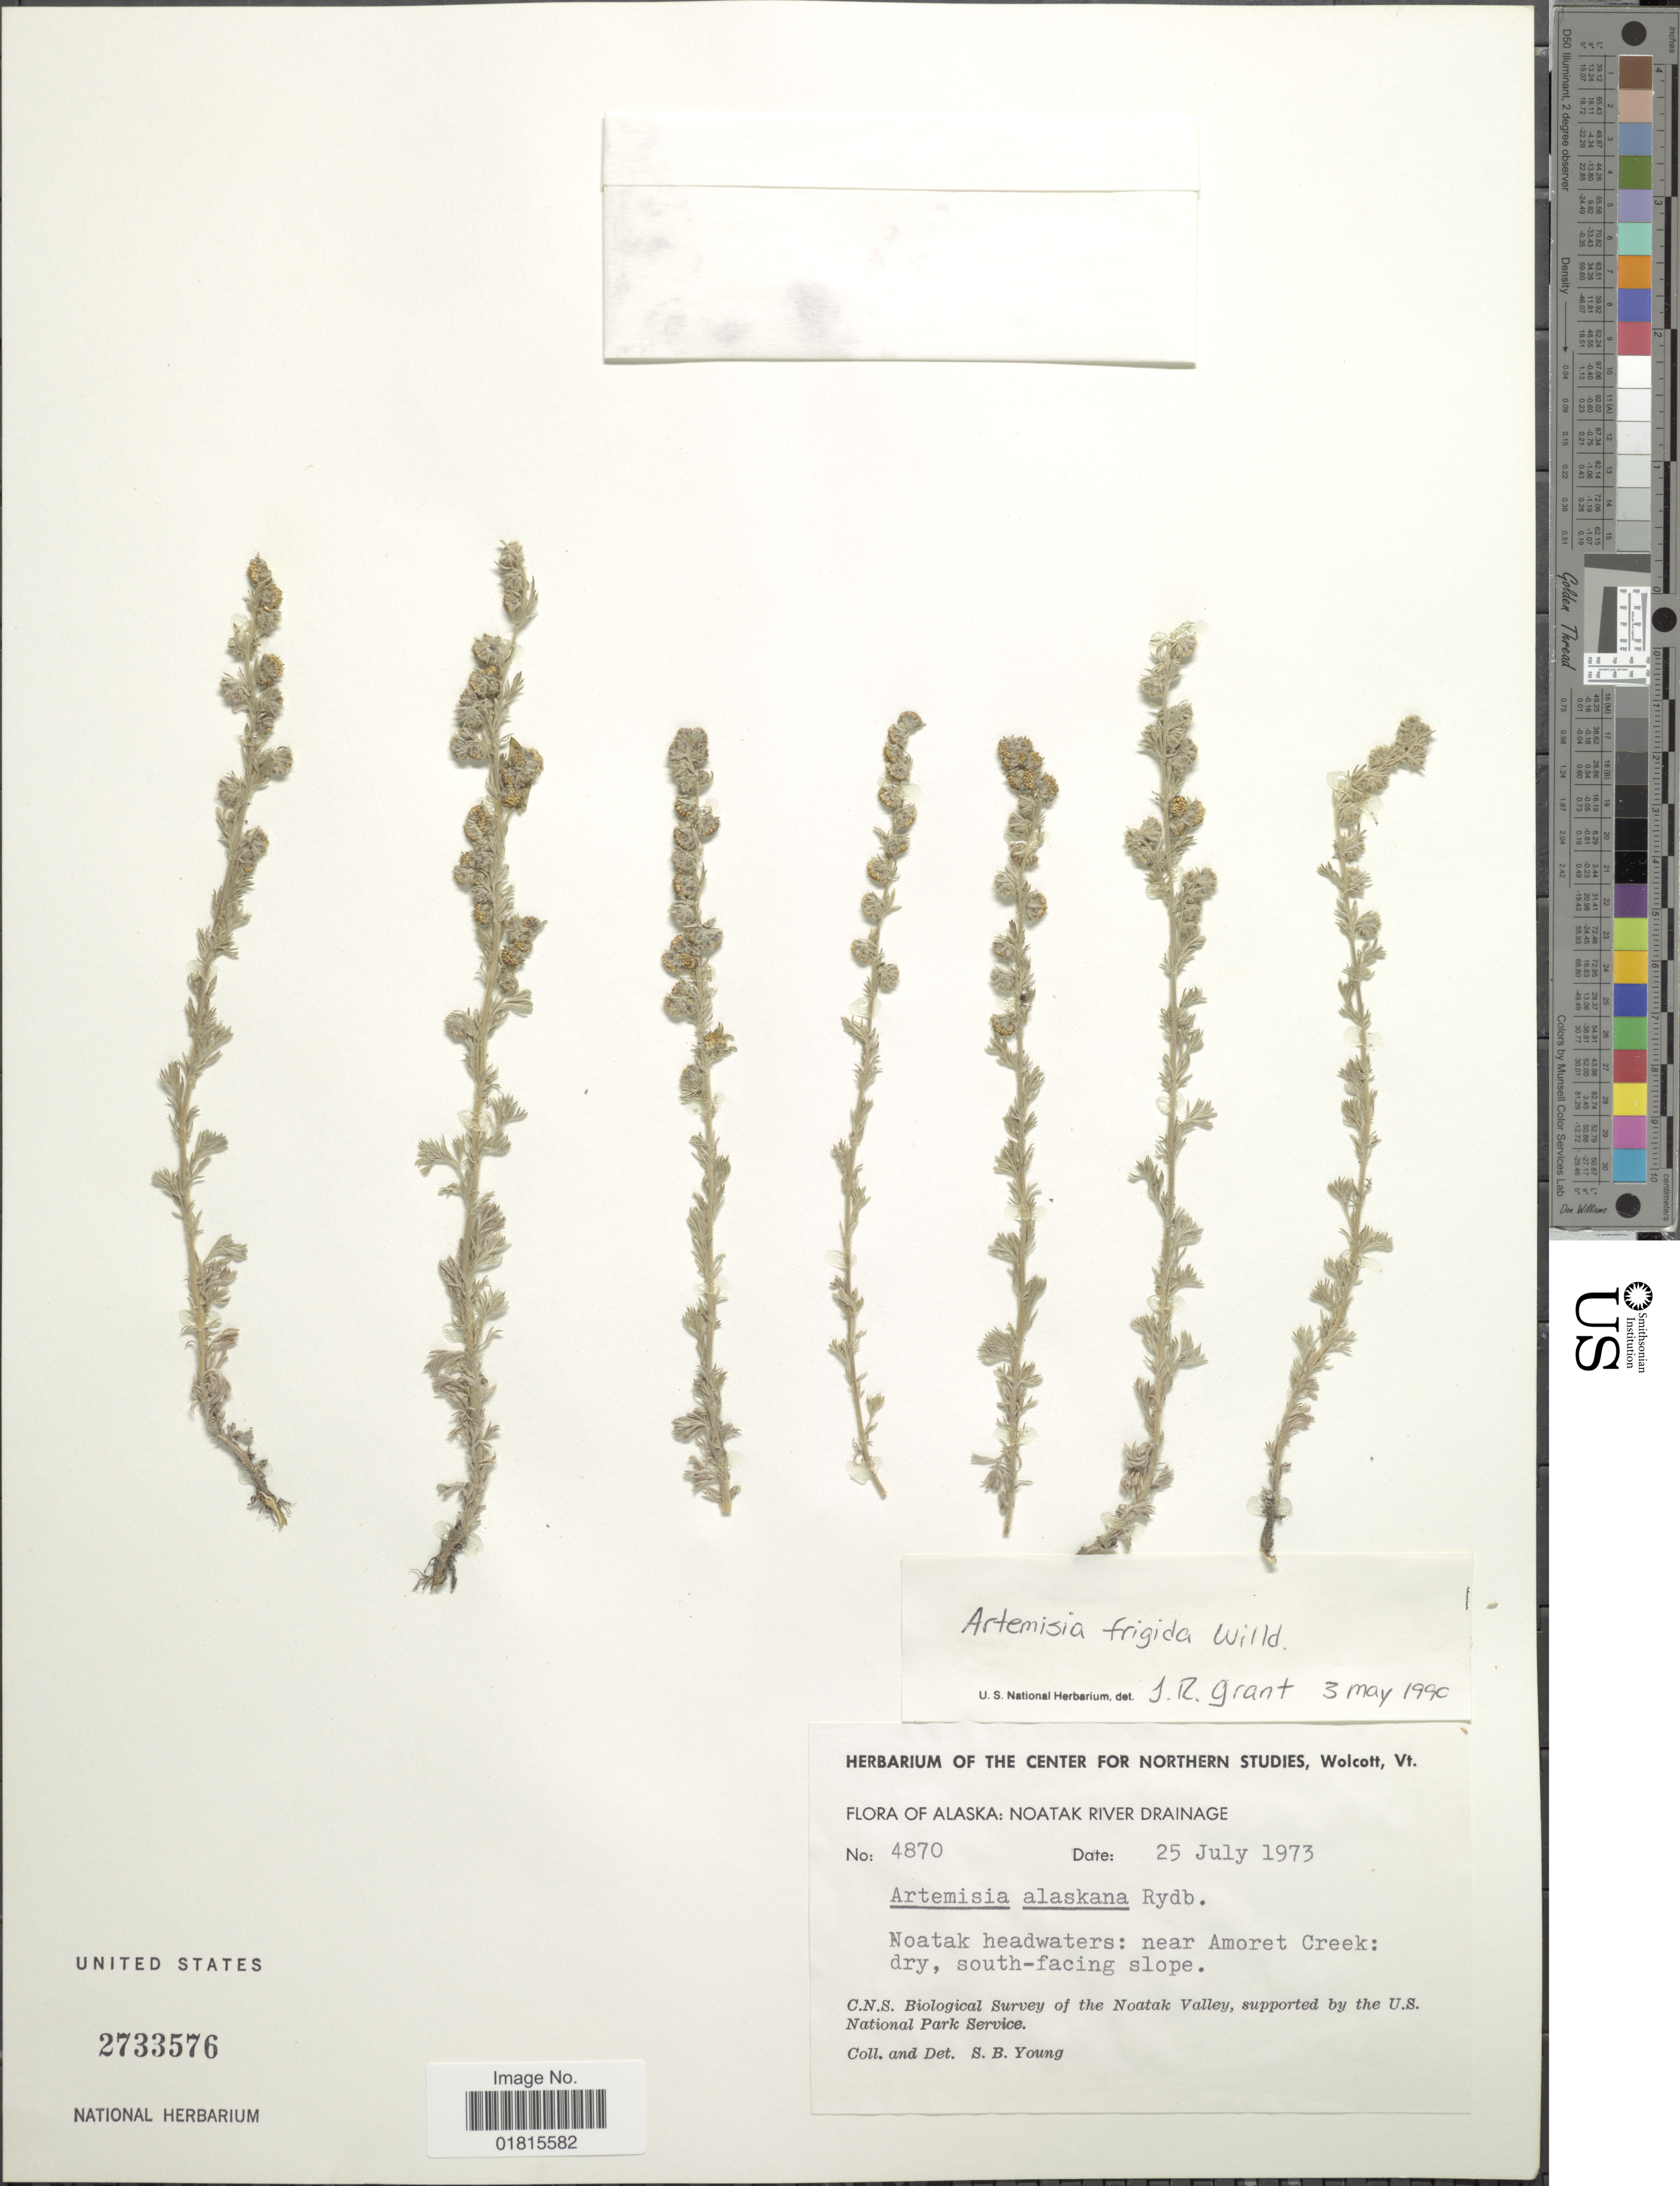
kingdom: Plantae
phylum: Tracheophyta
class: Magnoliopsida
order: Asterales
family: Asteraceae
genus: Artemisia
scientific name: Artemisia frigida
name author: Willd.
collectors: S. Young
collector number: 4870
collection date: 1973-07-25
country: United States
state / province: Alaska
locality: Noatak River Drainage, Noatak headwaters: near Amoret Creek: dry, south-facing slope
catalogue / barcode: US 2733576